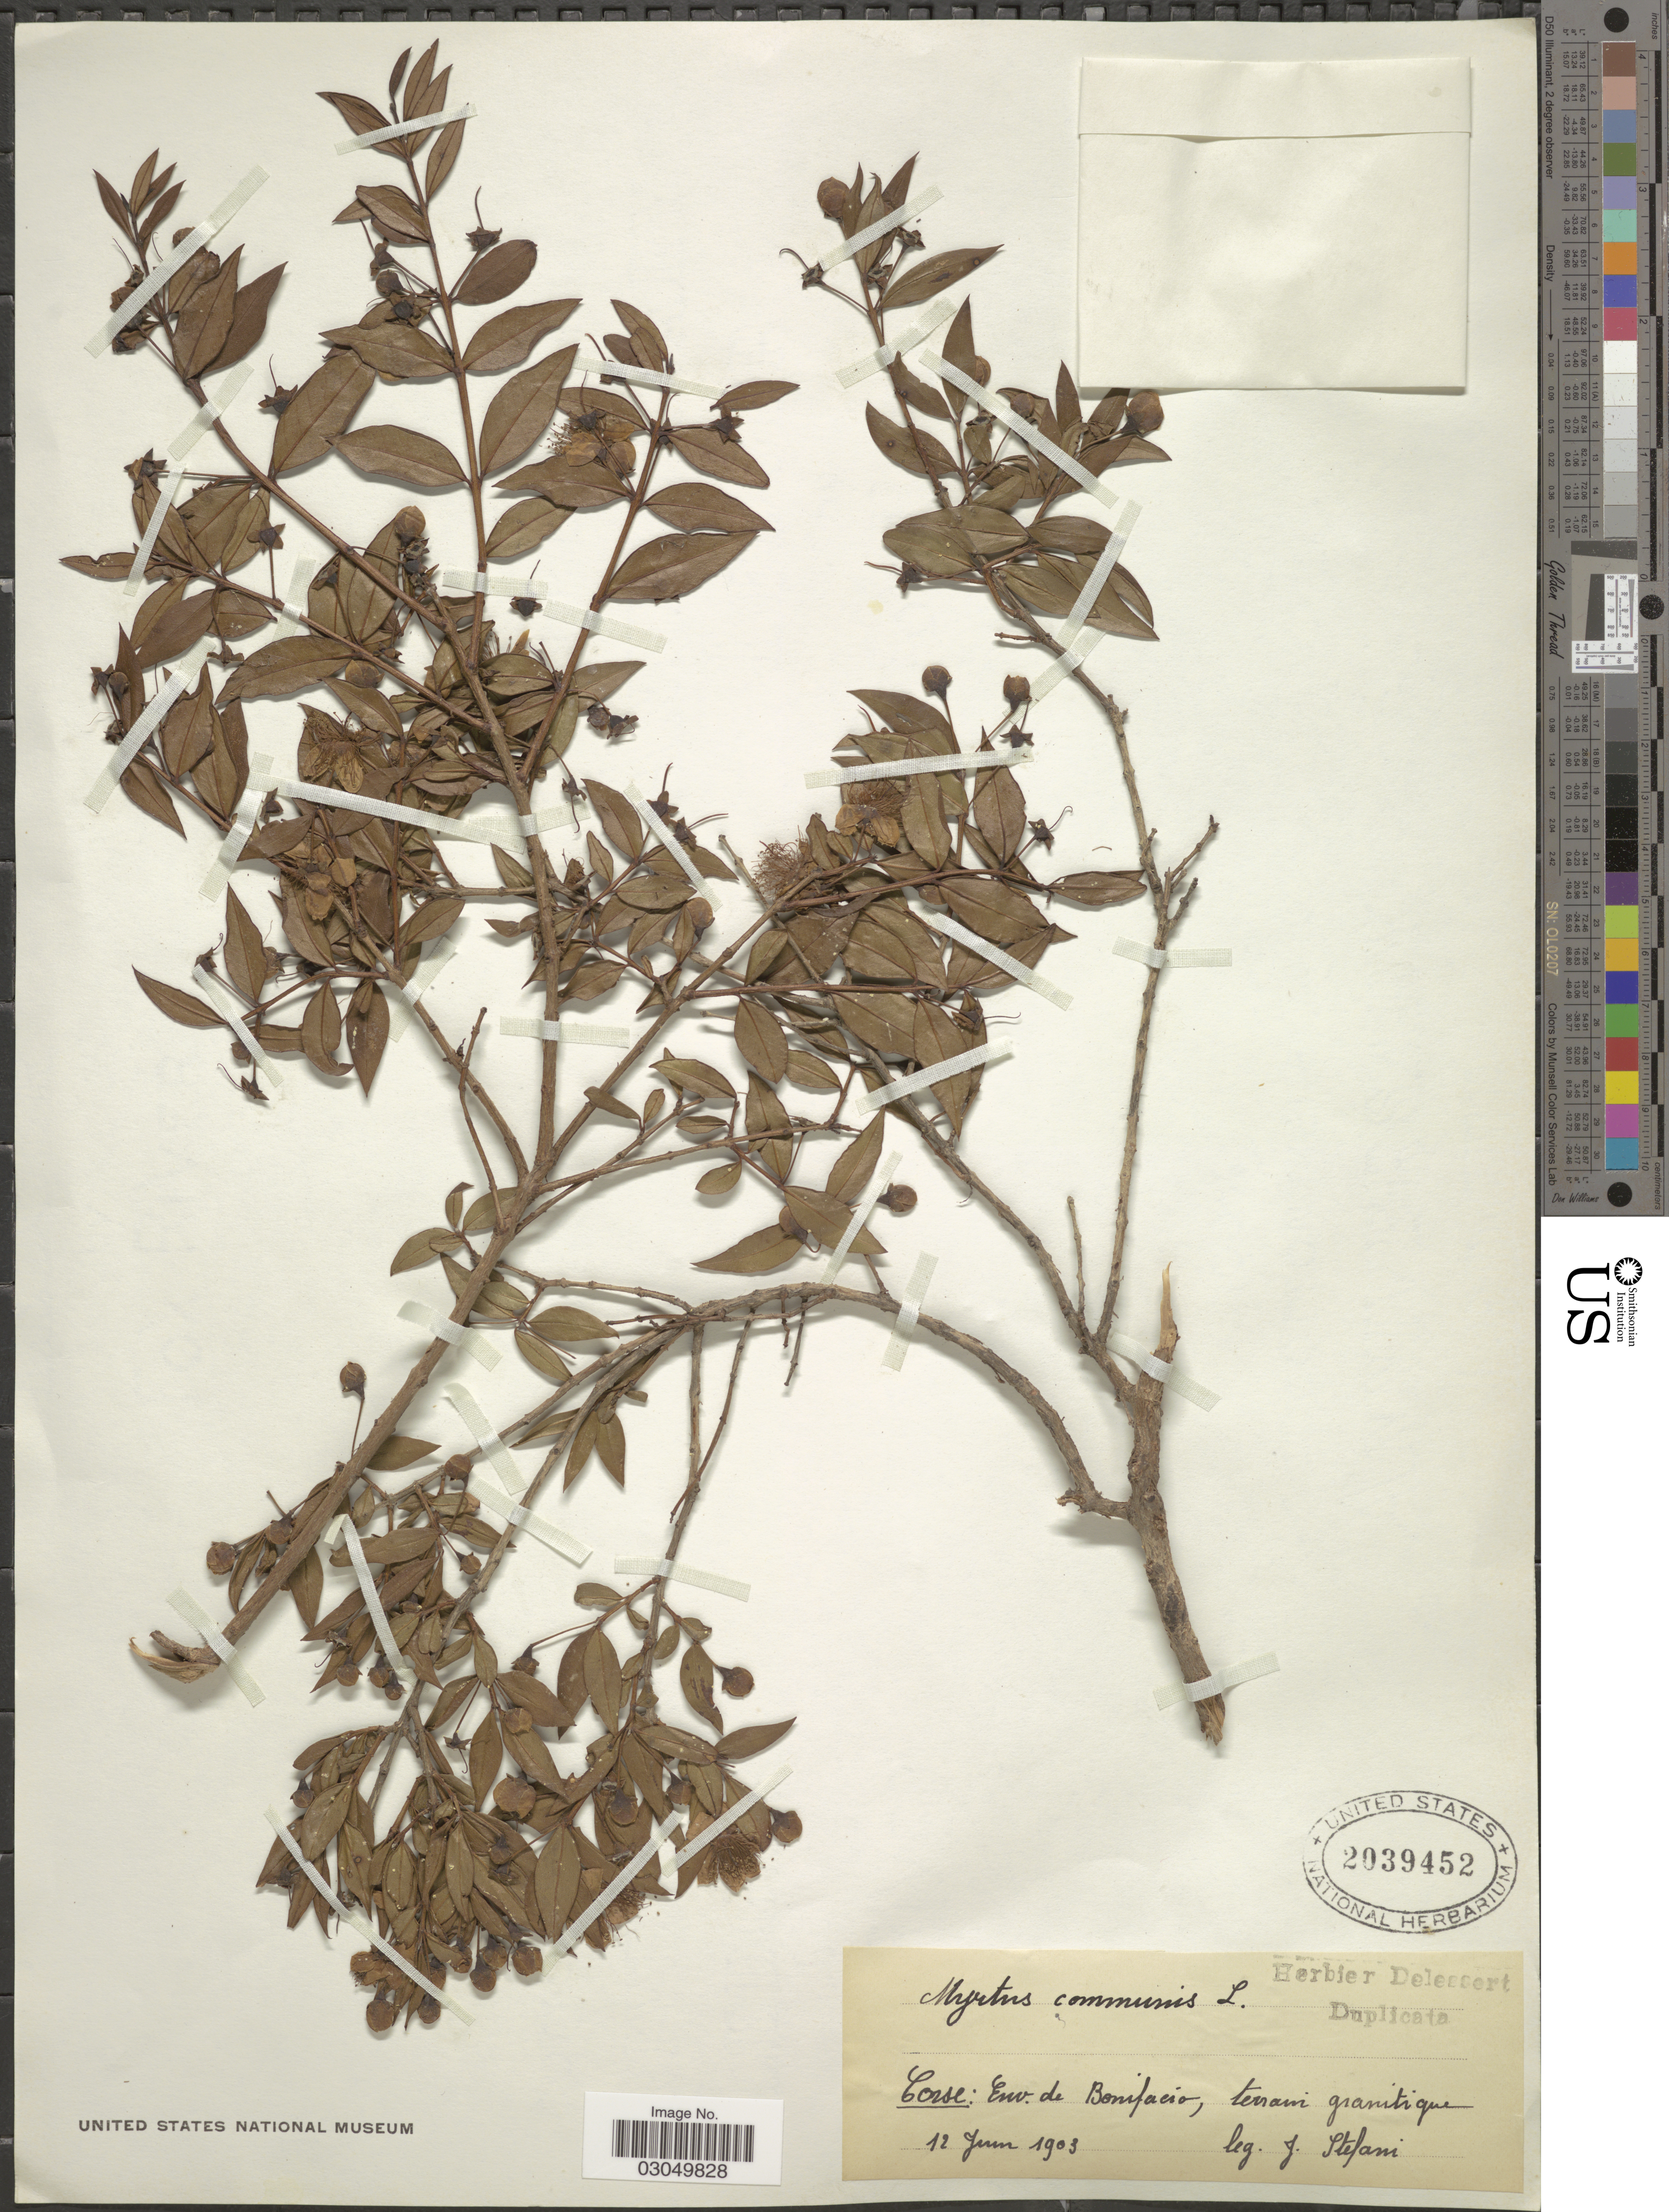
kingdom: Plantae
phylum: Tracheophyta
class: Magnoliopsida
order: Myrtales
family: Myrtaceae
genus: Myrtus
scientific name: Myrtus communis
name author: L.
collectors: J. Stefani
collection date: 1903-06-12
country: France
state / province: Corsica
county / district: Corse-du-Sud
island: Corse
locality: Corse: Env. de Bonifacio.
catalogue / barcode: US 2039452